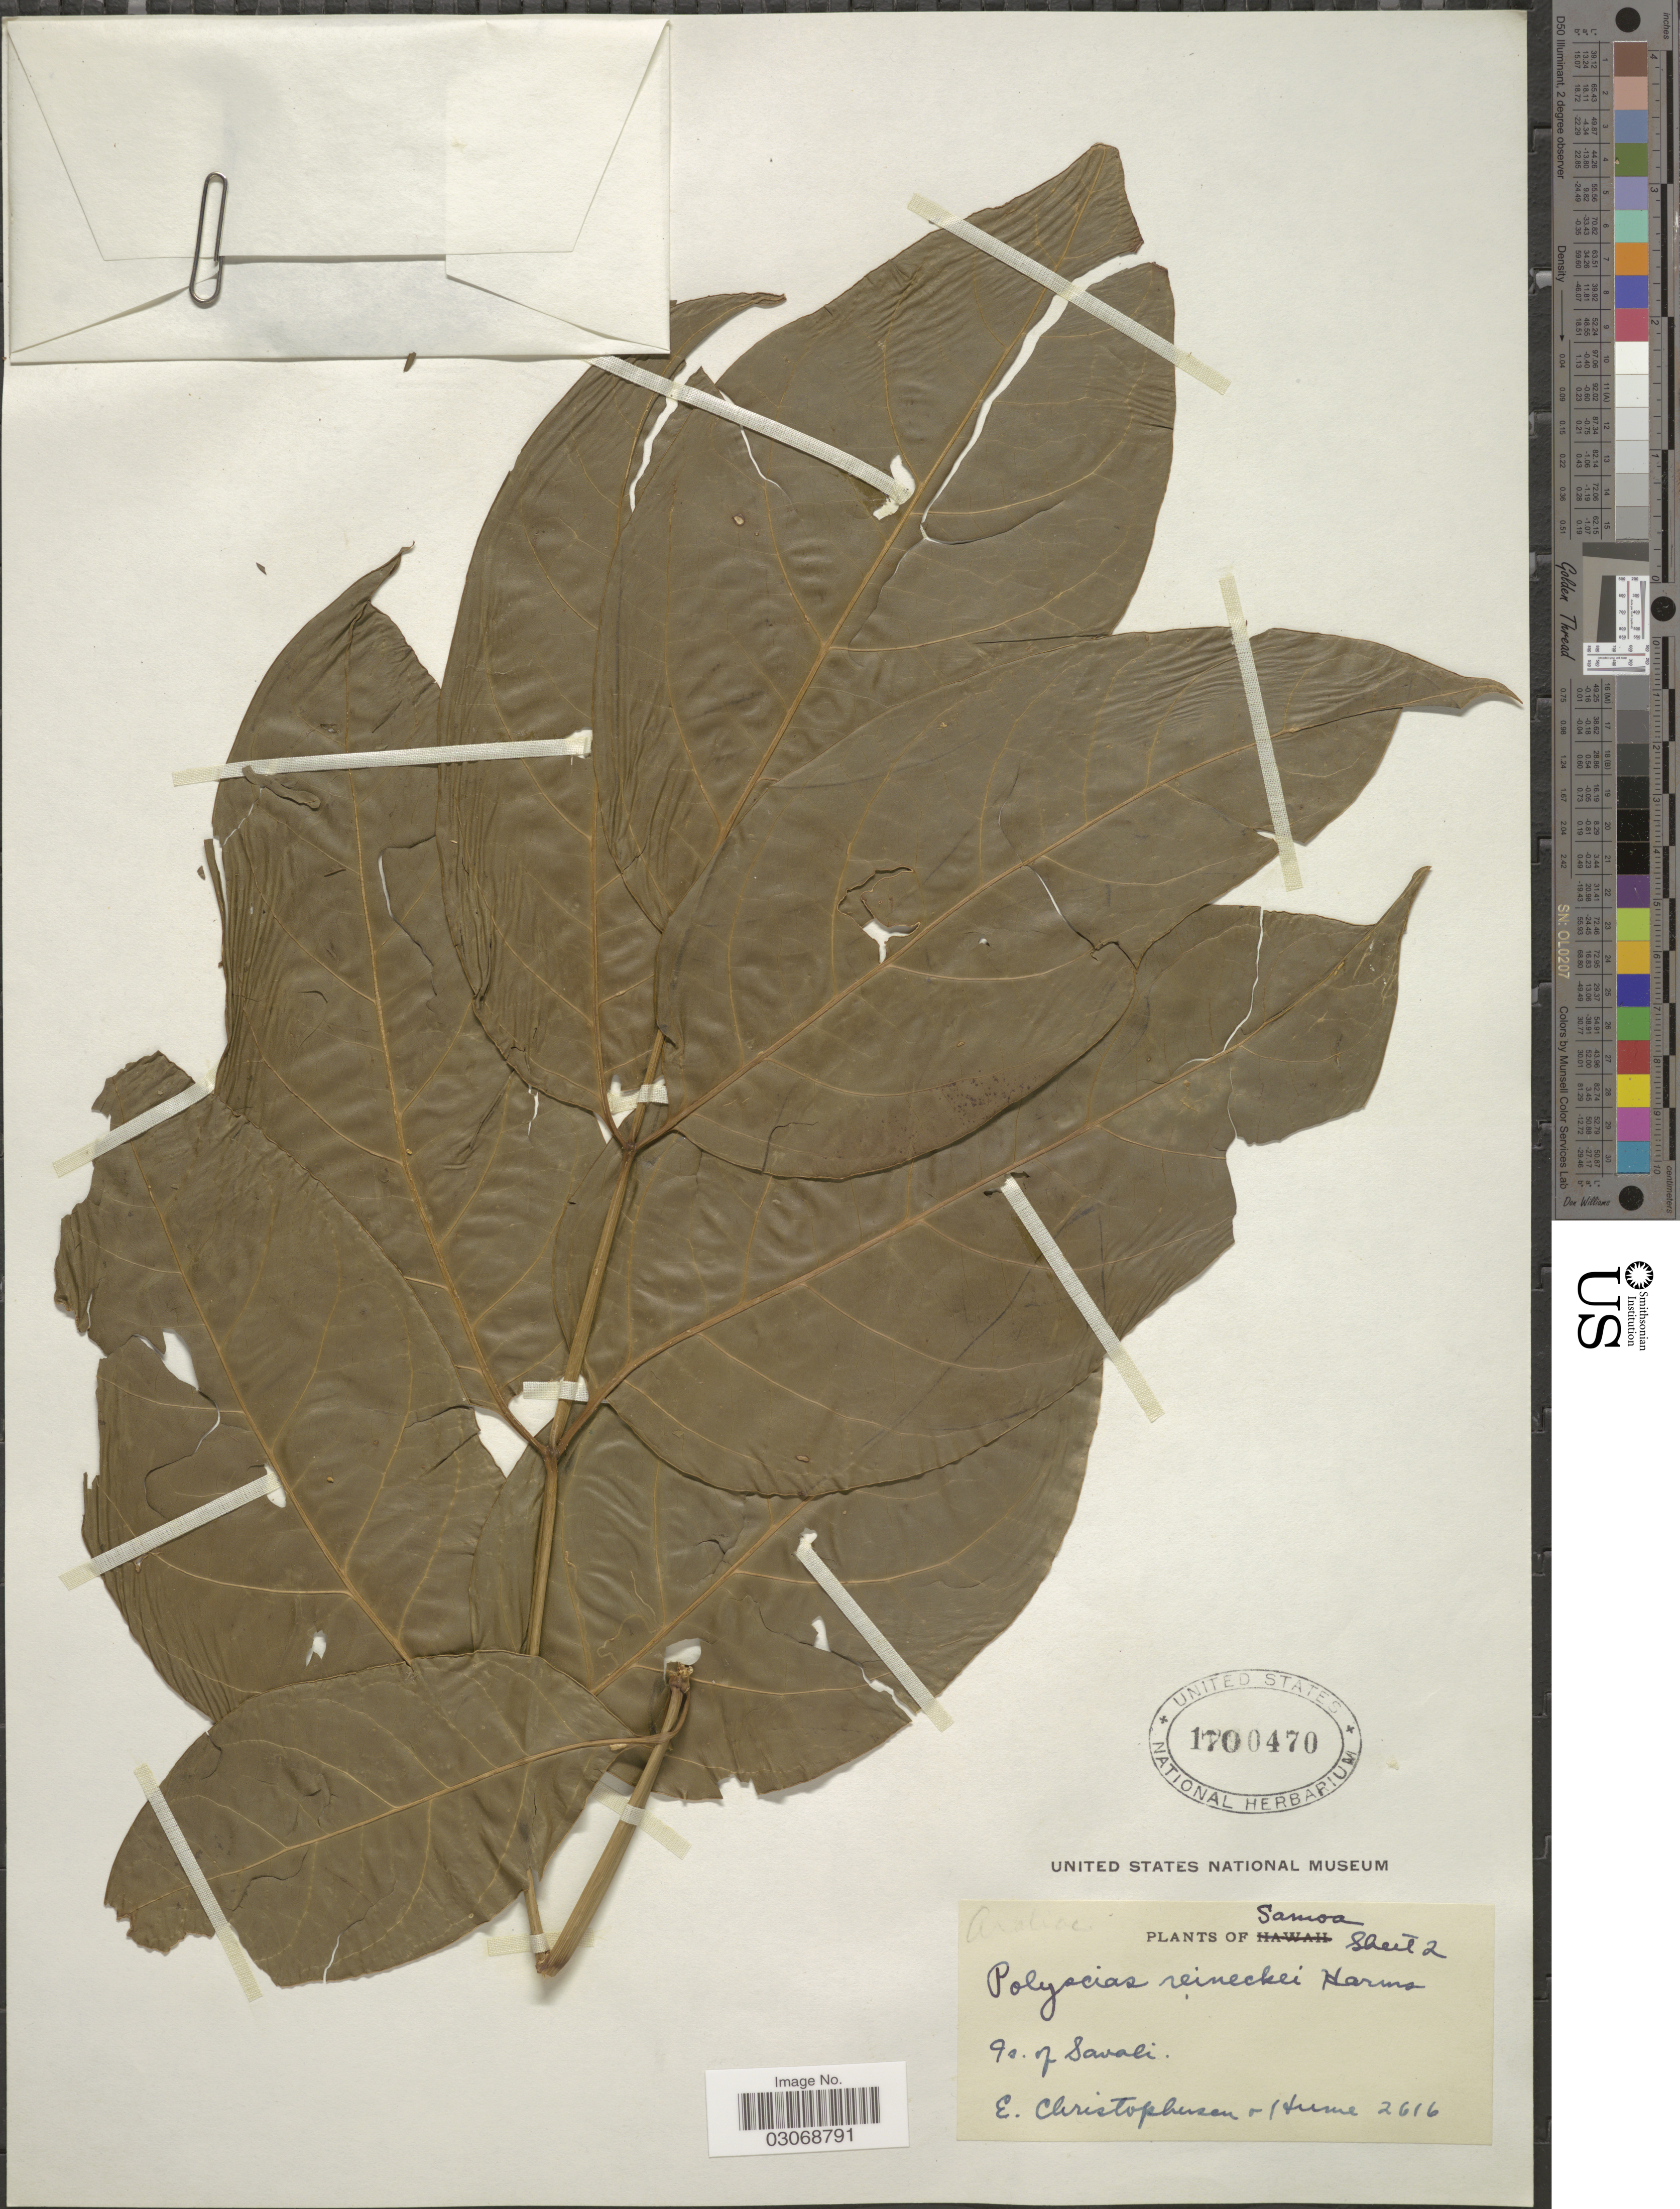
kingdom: Plantae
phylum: Tracheophyta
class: Magnoliopsida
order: Apiales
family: Araliaceae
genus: Polyscias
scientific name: Polyscias reineckei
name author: Harms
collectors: E. Christopherson & -. Hume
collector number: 2616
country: Samoa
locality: Samoa, Is. of Savaii.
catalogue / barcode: US 1700470